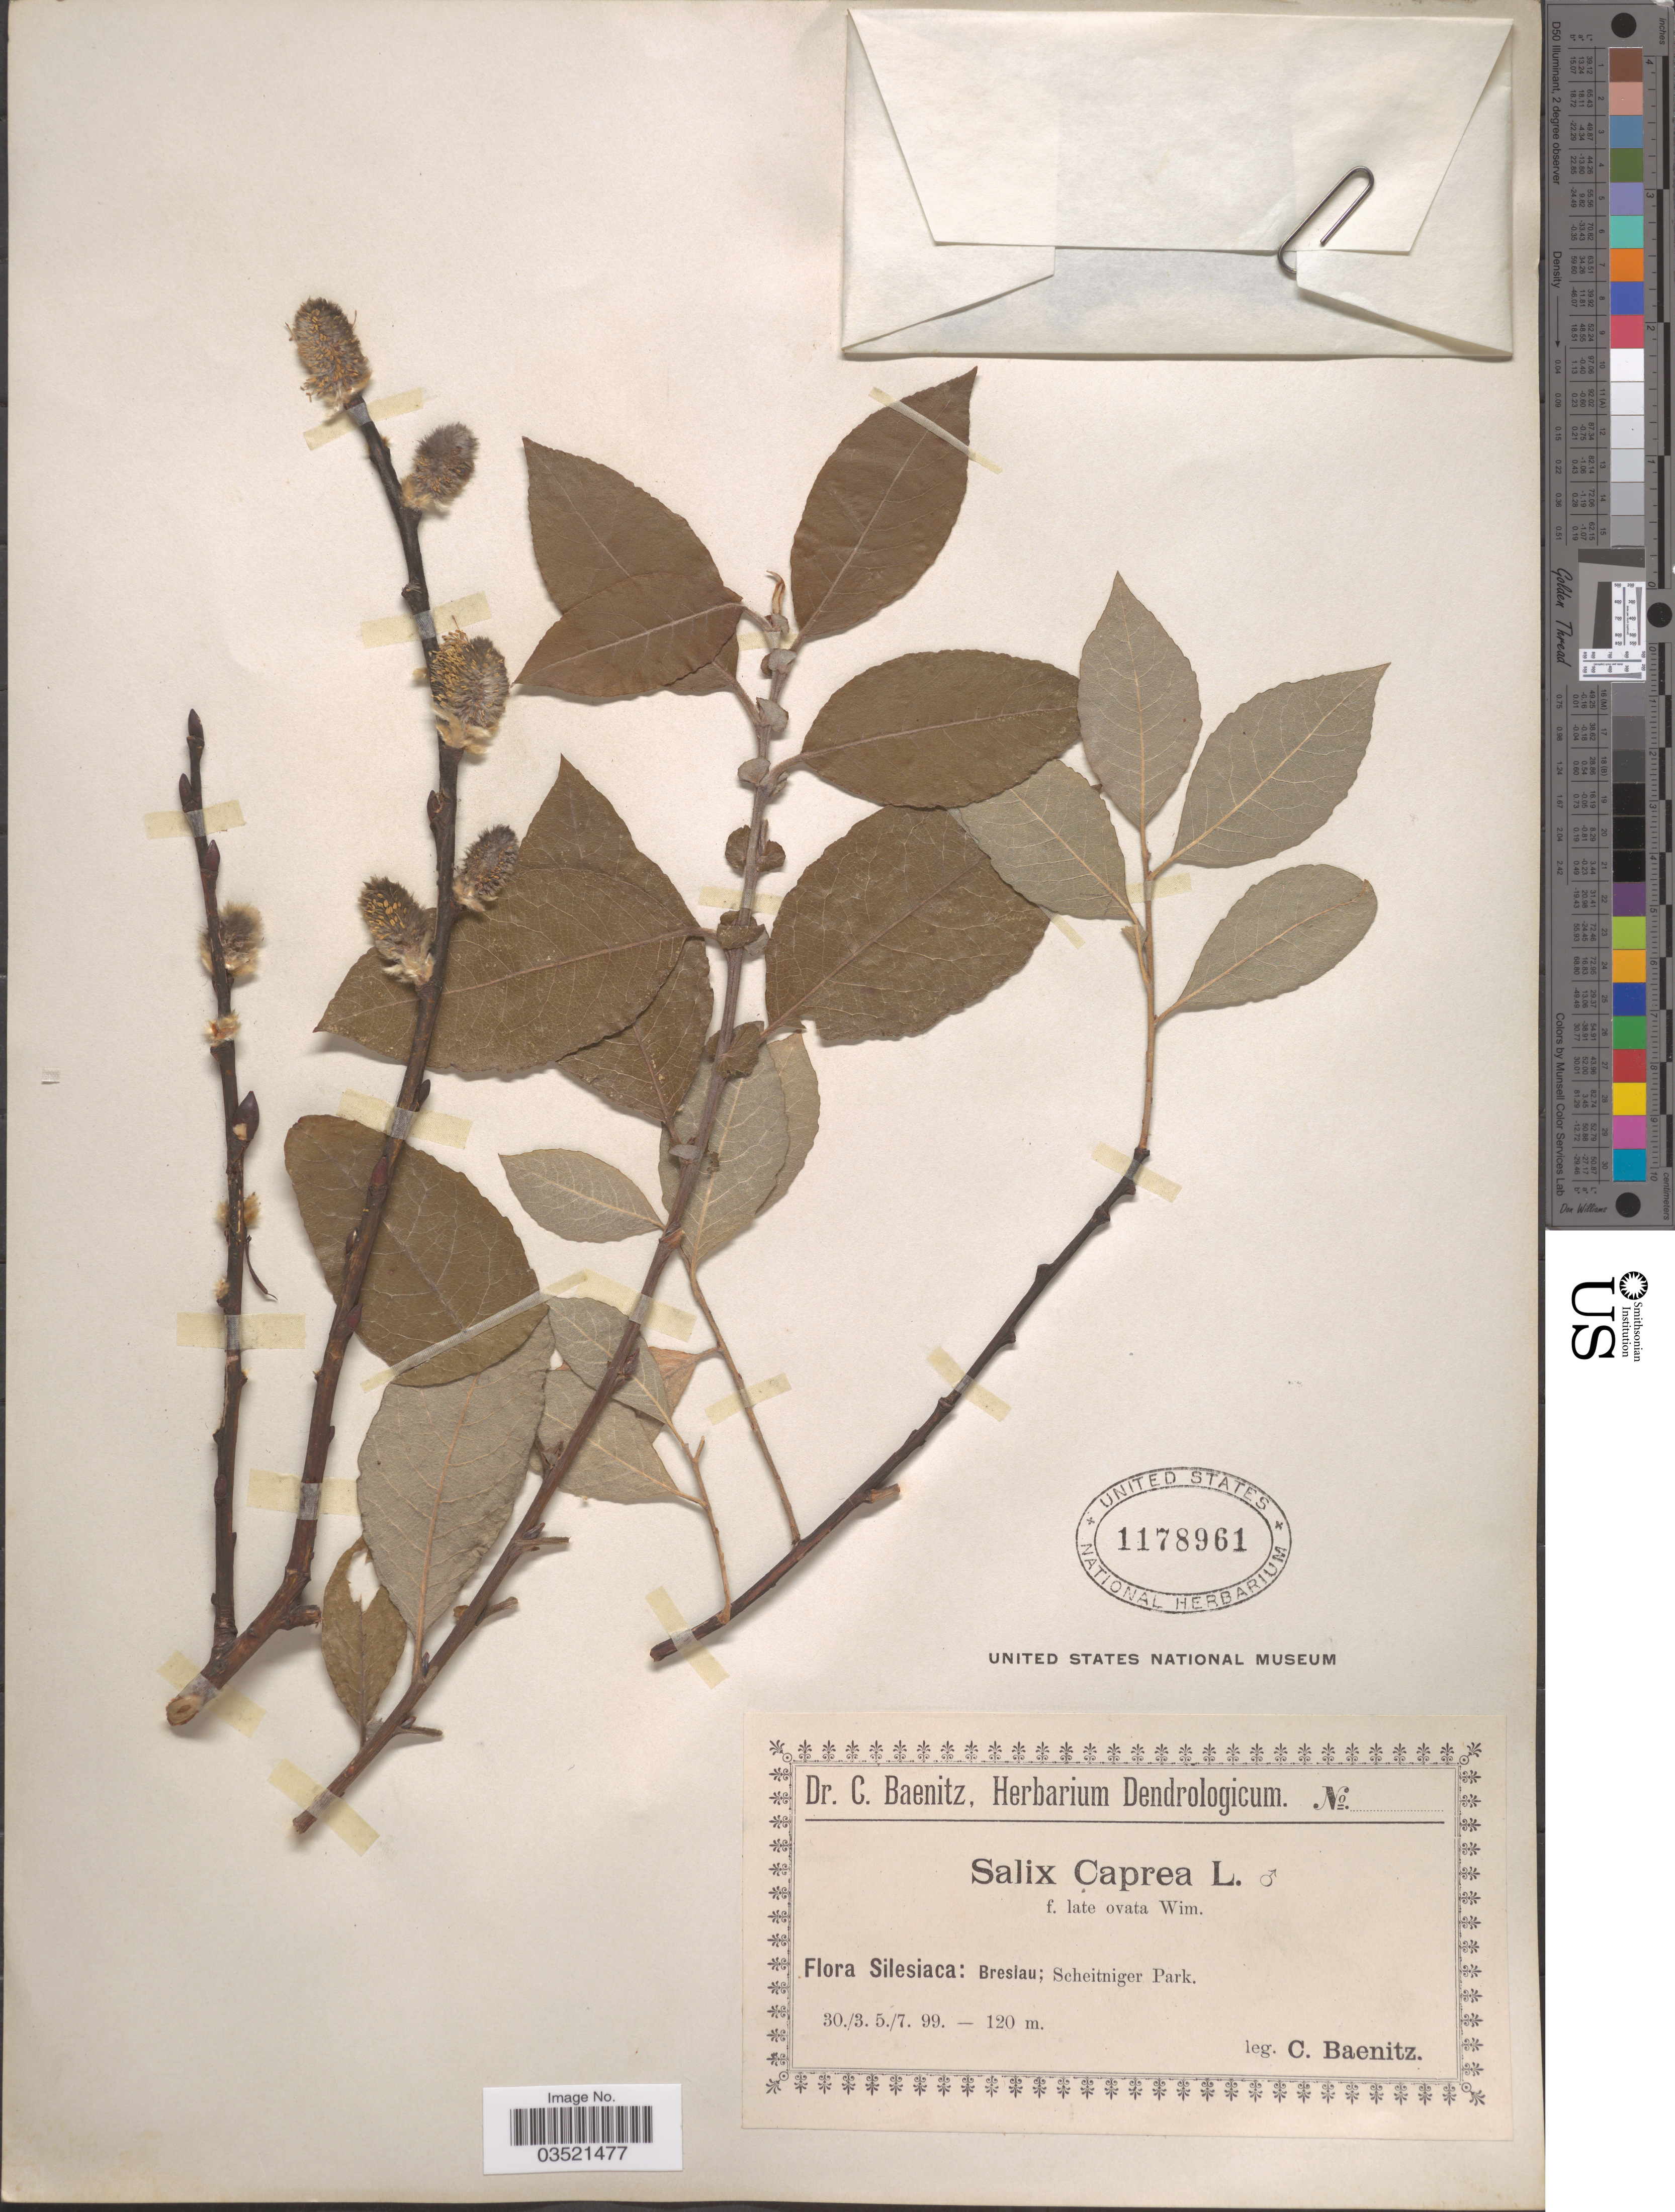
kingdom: Plantae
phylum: Tracheophyta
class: Magnoliopsida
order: Malpighiales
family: Salicaceae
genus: Salix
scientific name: Salix caprea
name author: L.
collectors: C. G. Baenitz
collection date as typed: Transcribed d/m/y: 30/3/99 to 5/7/99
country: Poland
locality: Silesiaca: Breslau; Scheitniger Park.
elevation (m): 120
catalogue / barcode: US 1178961